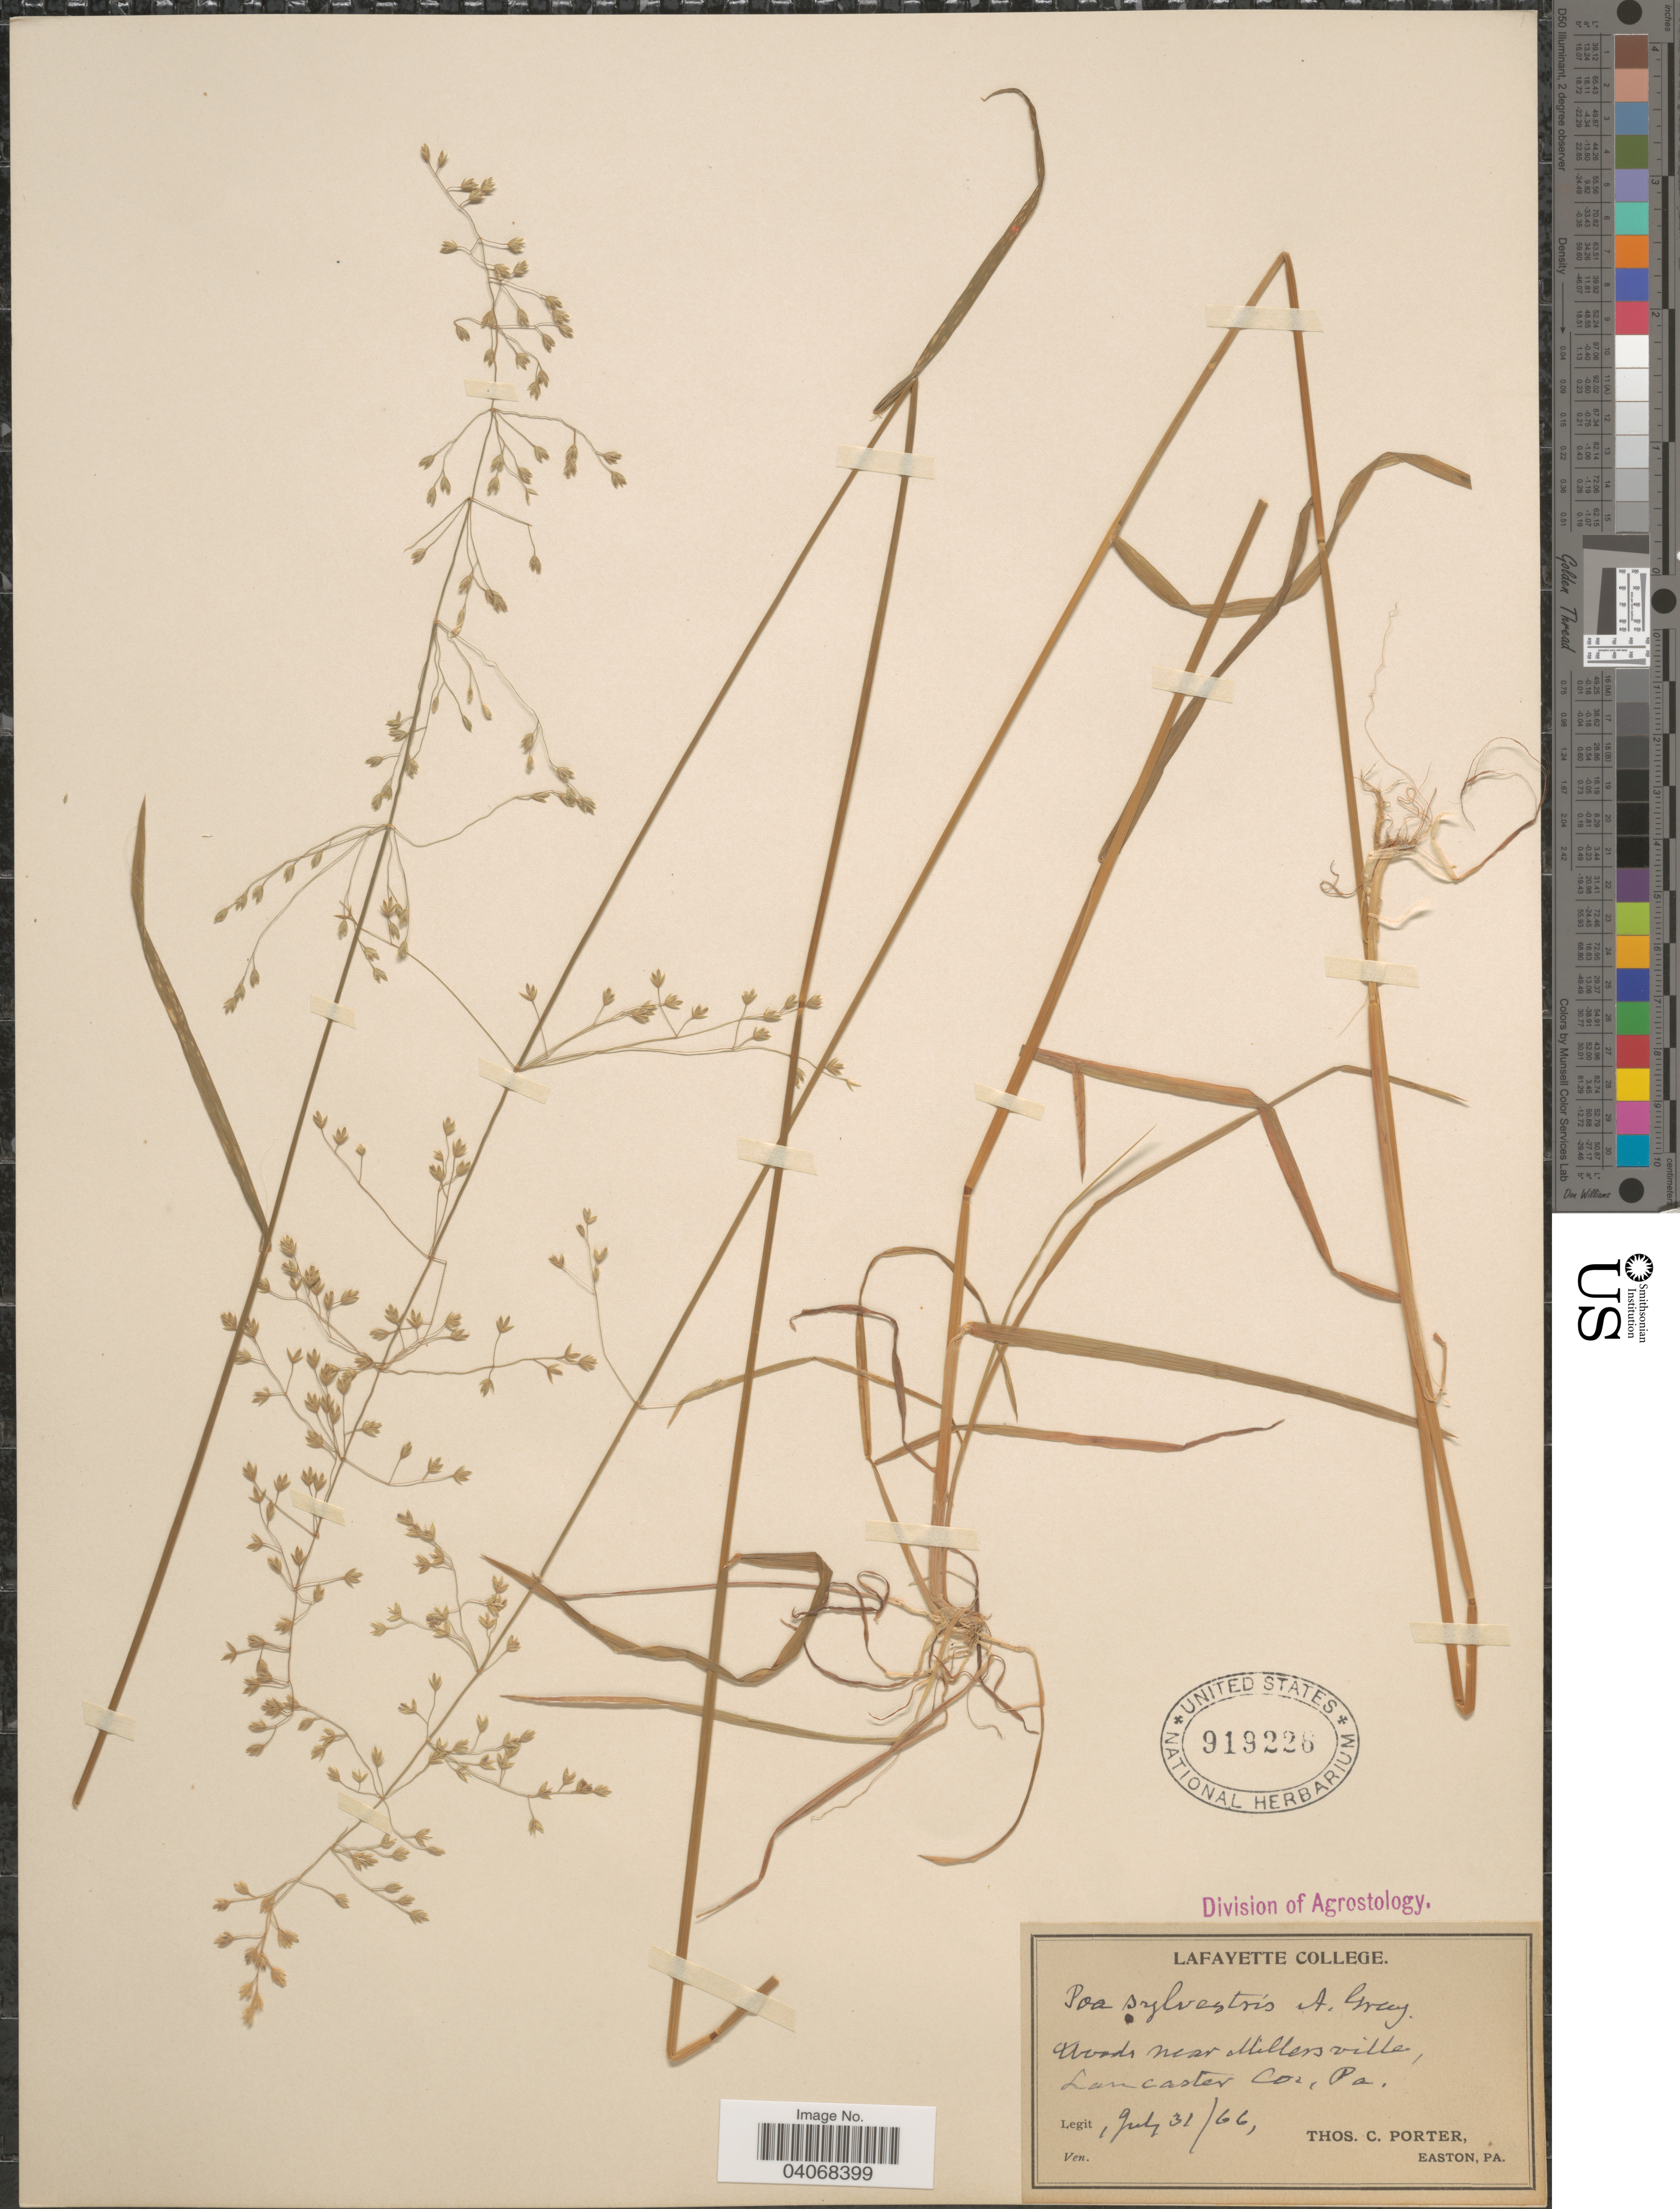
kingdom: Plantae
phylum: Tracheophyta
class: Liliopsida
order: Poales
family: Poaceae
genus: Poa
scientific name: Poa sylvestris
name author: A. Gray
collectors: T. Porter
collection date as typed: Transcribed d/m/y: 1/7/66 to 31/7/66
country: United States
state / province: Pennsylvania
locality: Lancaster Co. Woods near Millersville.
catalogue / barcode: US 919226